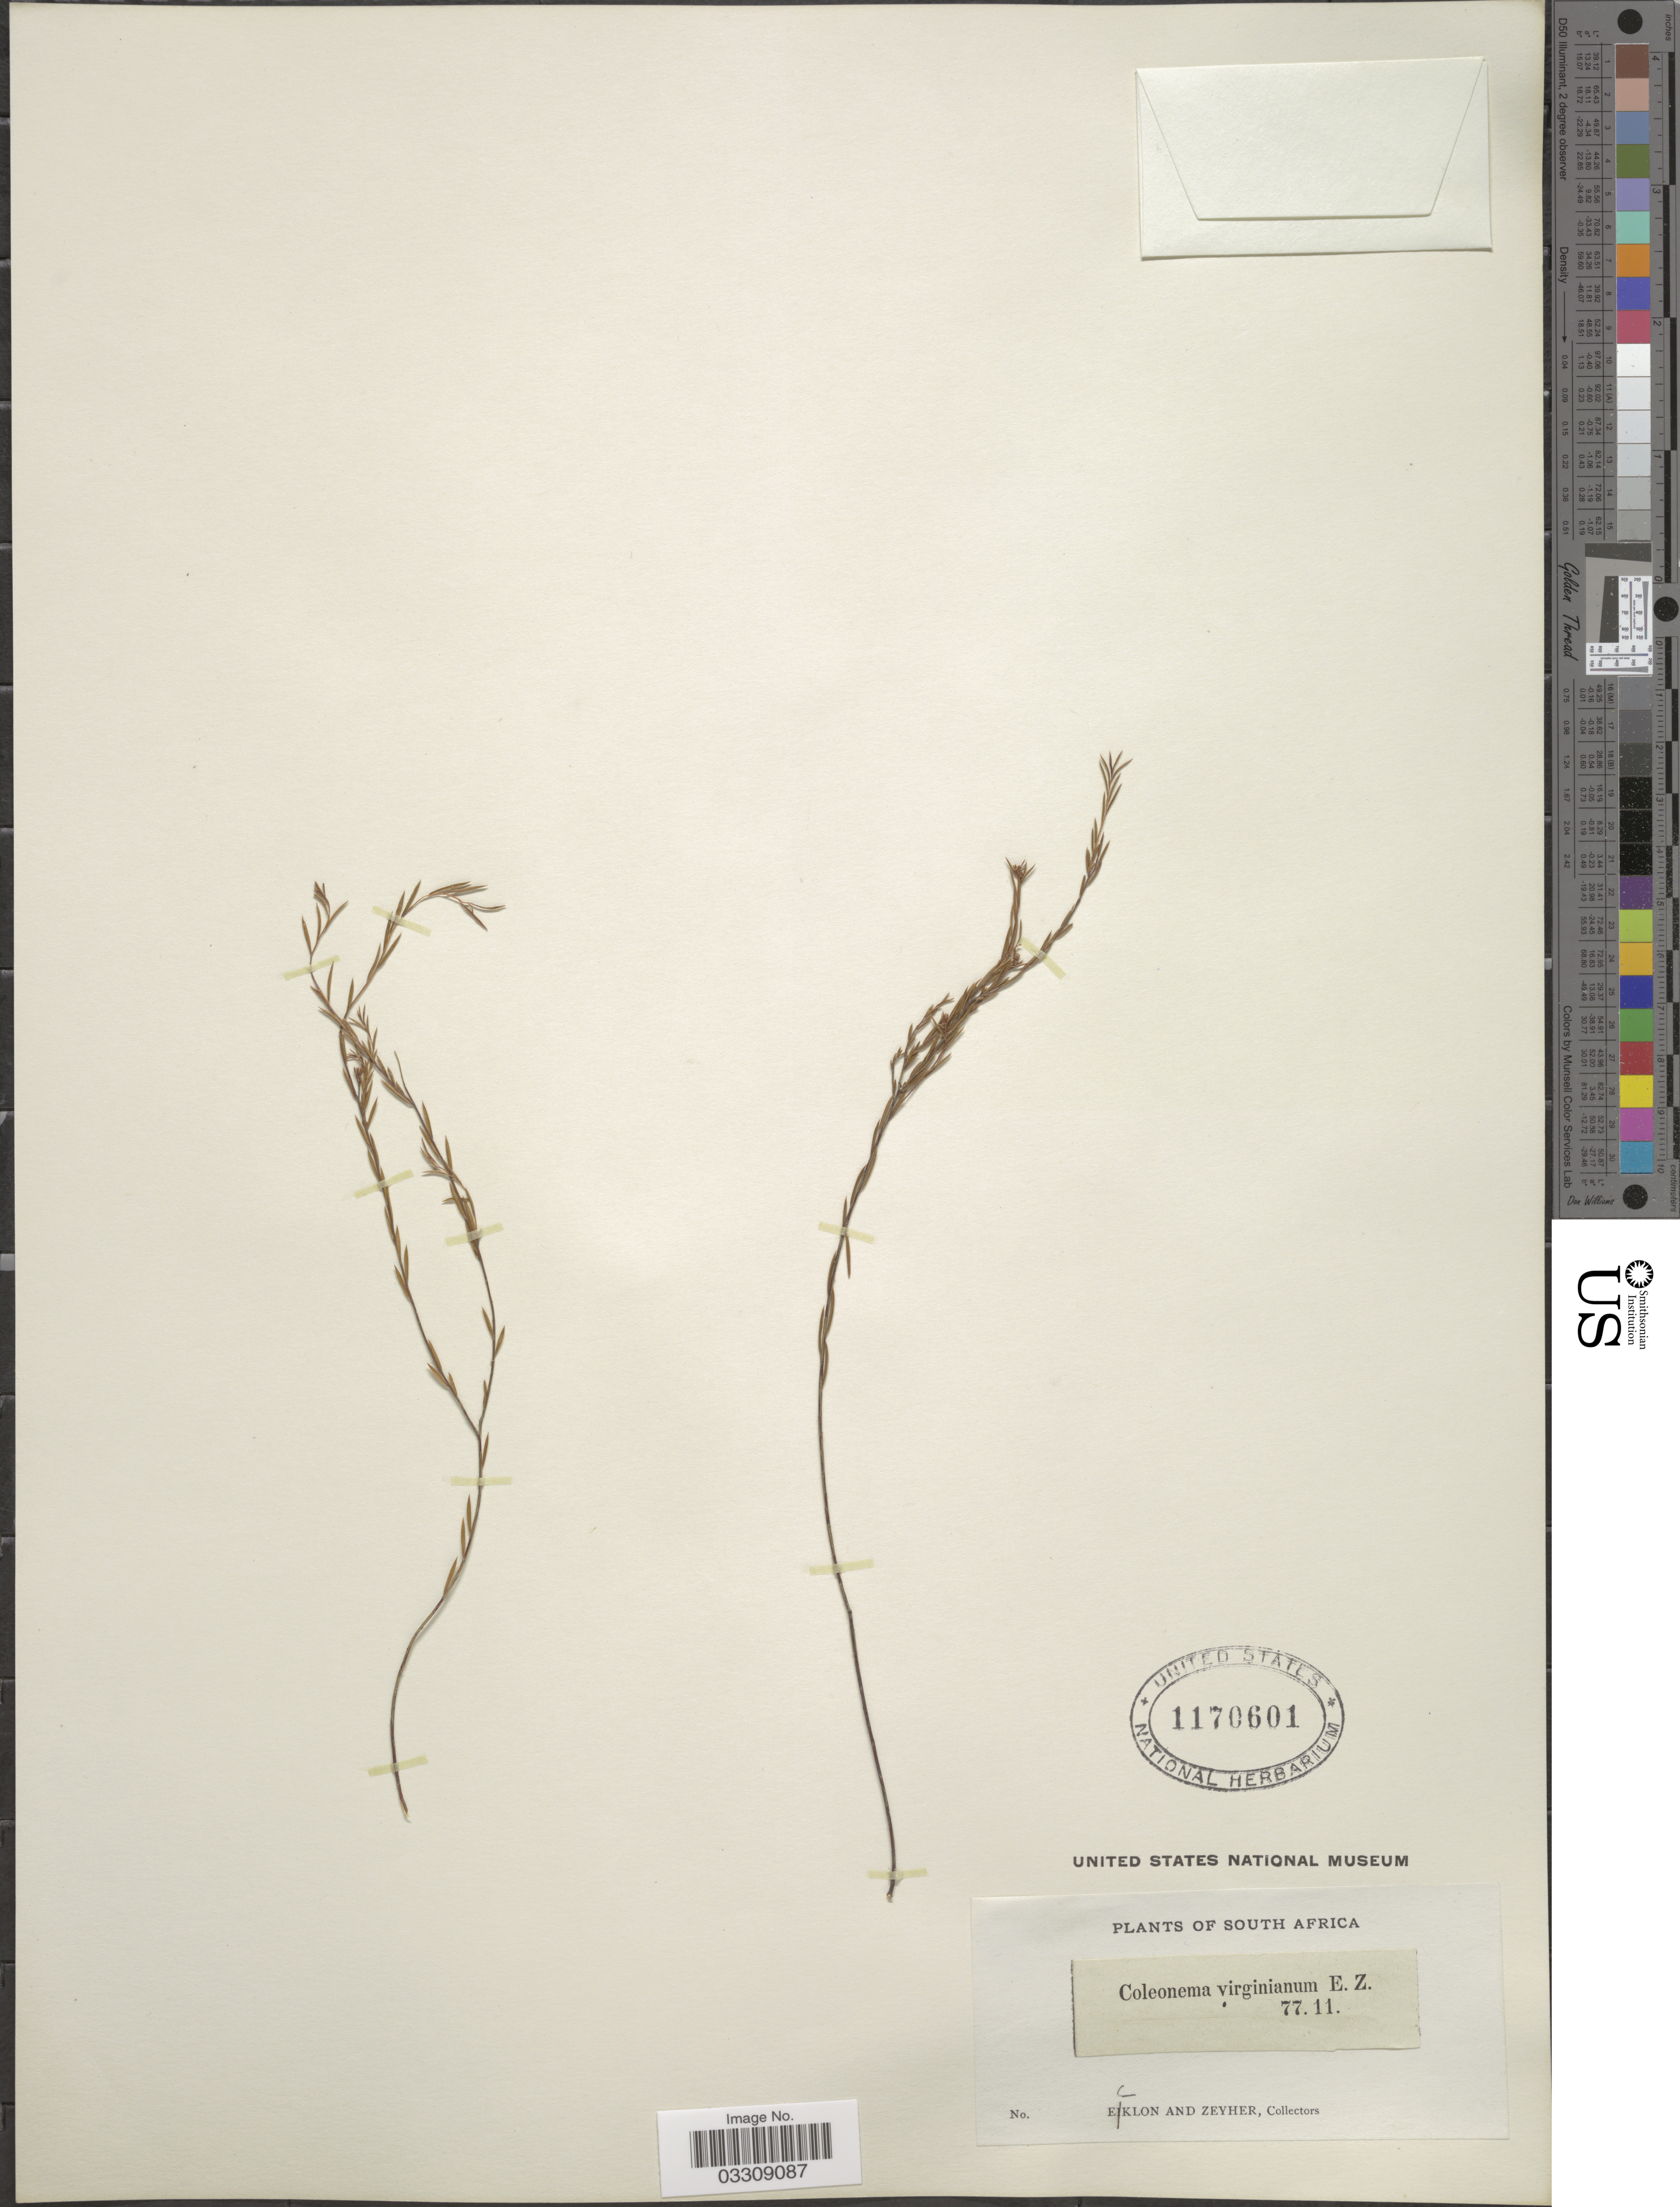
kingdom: Plantae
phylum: Tracheophyta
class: Magnoliopsida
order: Sapindales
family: Rutaceae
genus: Coleonema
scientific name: Coleonema virginianum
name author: Eckl. & Zeyh.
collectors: -. Ecklon & -. Zeyher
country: South Africa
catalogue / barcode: US 1170601